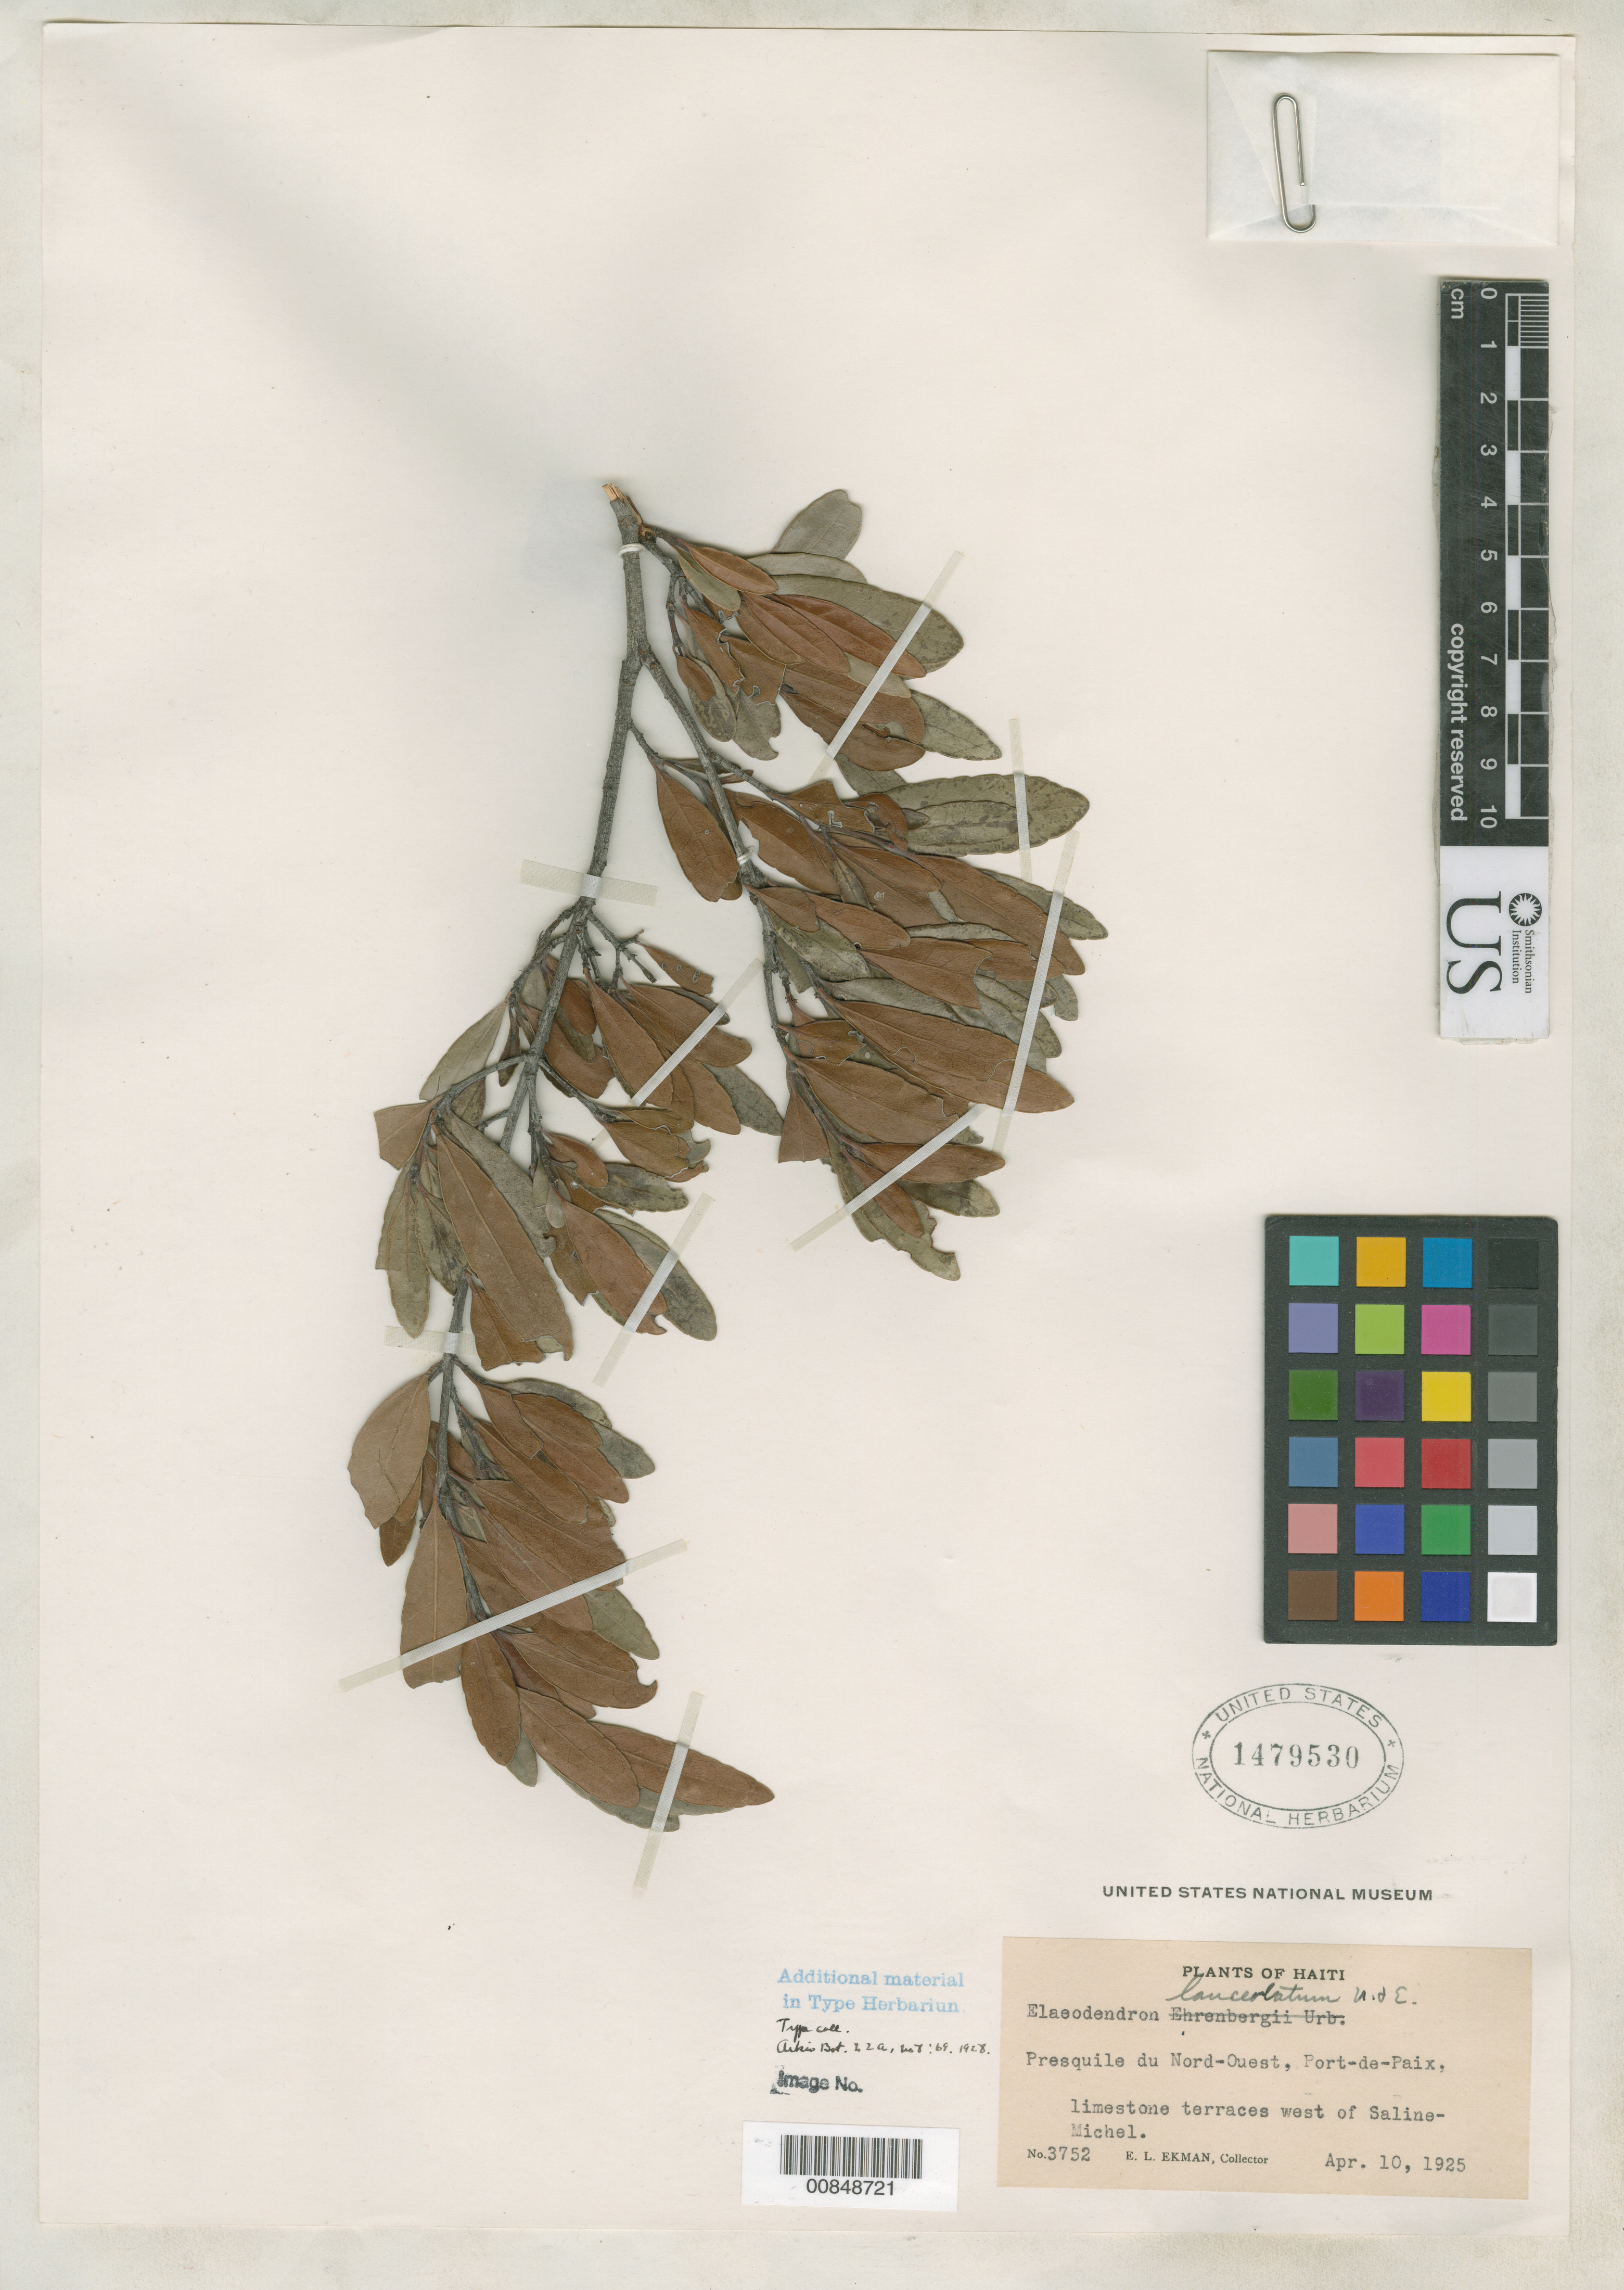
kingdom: Plantae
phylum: Tracheophyta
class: Magnoliopsida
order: Celastrales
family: Celastraceae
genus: Elaeodendron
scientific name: Elaeodendron lanceolatum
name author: Urb. & Ekman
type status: Isotype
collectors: E. L. Ekman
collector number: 3752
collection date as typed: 10 Apr 1925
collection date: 1925-04-10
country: Haiti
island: Hispaniola Island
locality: Port-de-Paix, Saline-Michel.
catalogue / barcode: US 1479530